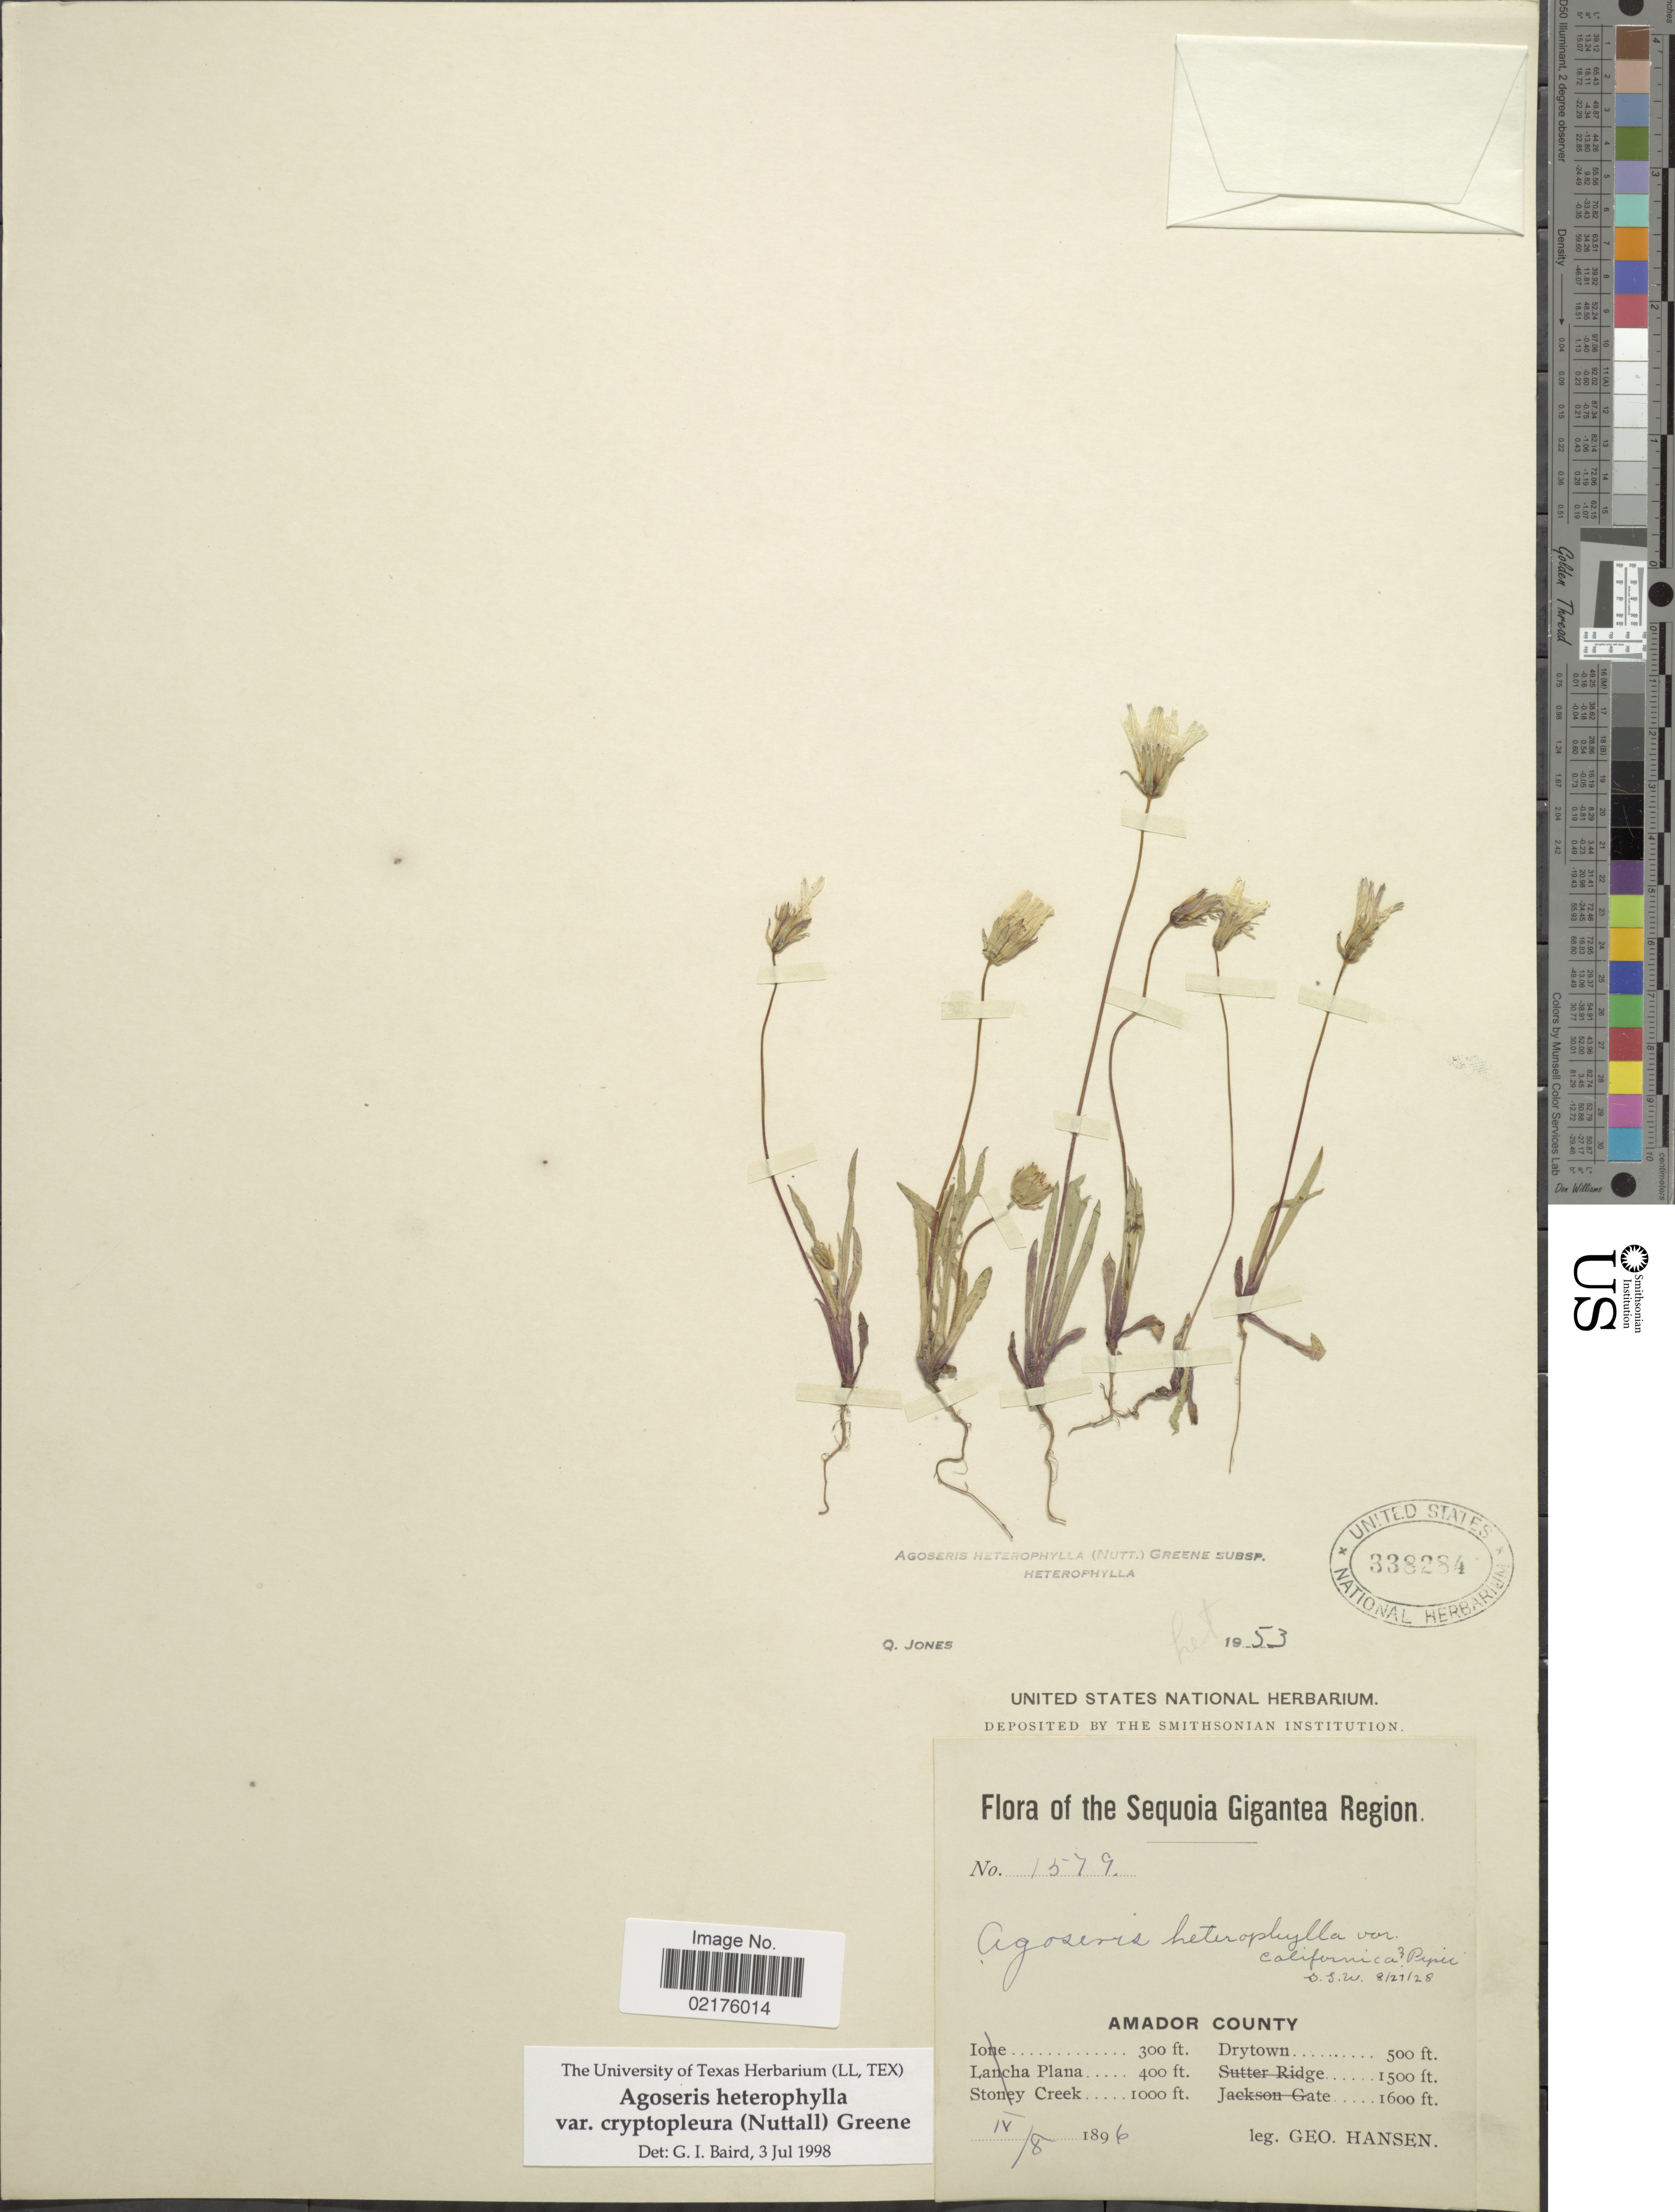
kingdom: Plantae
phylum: Tracheophyta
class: Magnoliopsida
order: Asterales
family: Asteraceae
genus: Agoseris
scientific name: Agoseris heterophylla var. cryptopleura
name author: (Nutt.) Greene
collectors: G. Hansen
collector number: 1579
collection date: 1896-04-08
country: United States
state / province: California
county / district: Amador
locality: The Sequoia Gigantea Region, Amador County, Drytown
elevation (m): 152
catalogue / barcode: US 338284